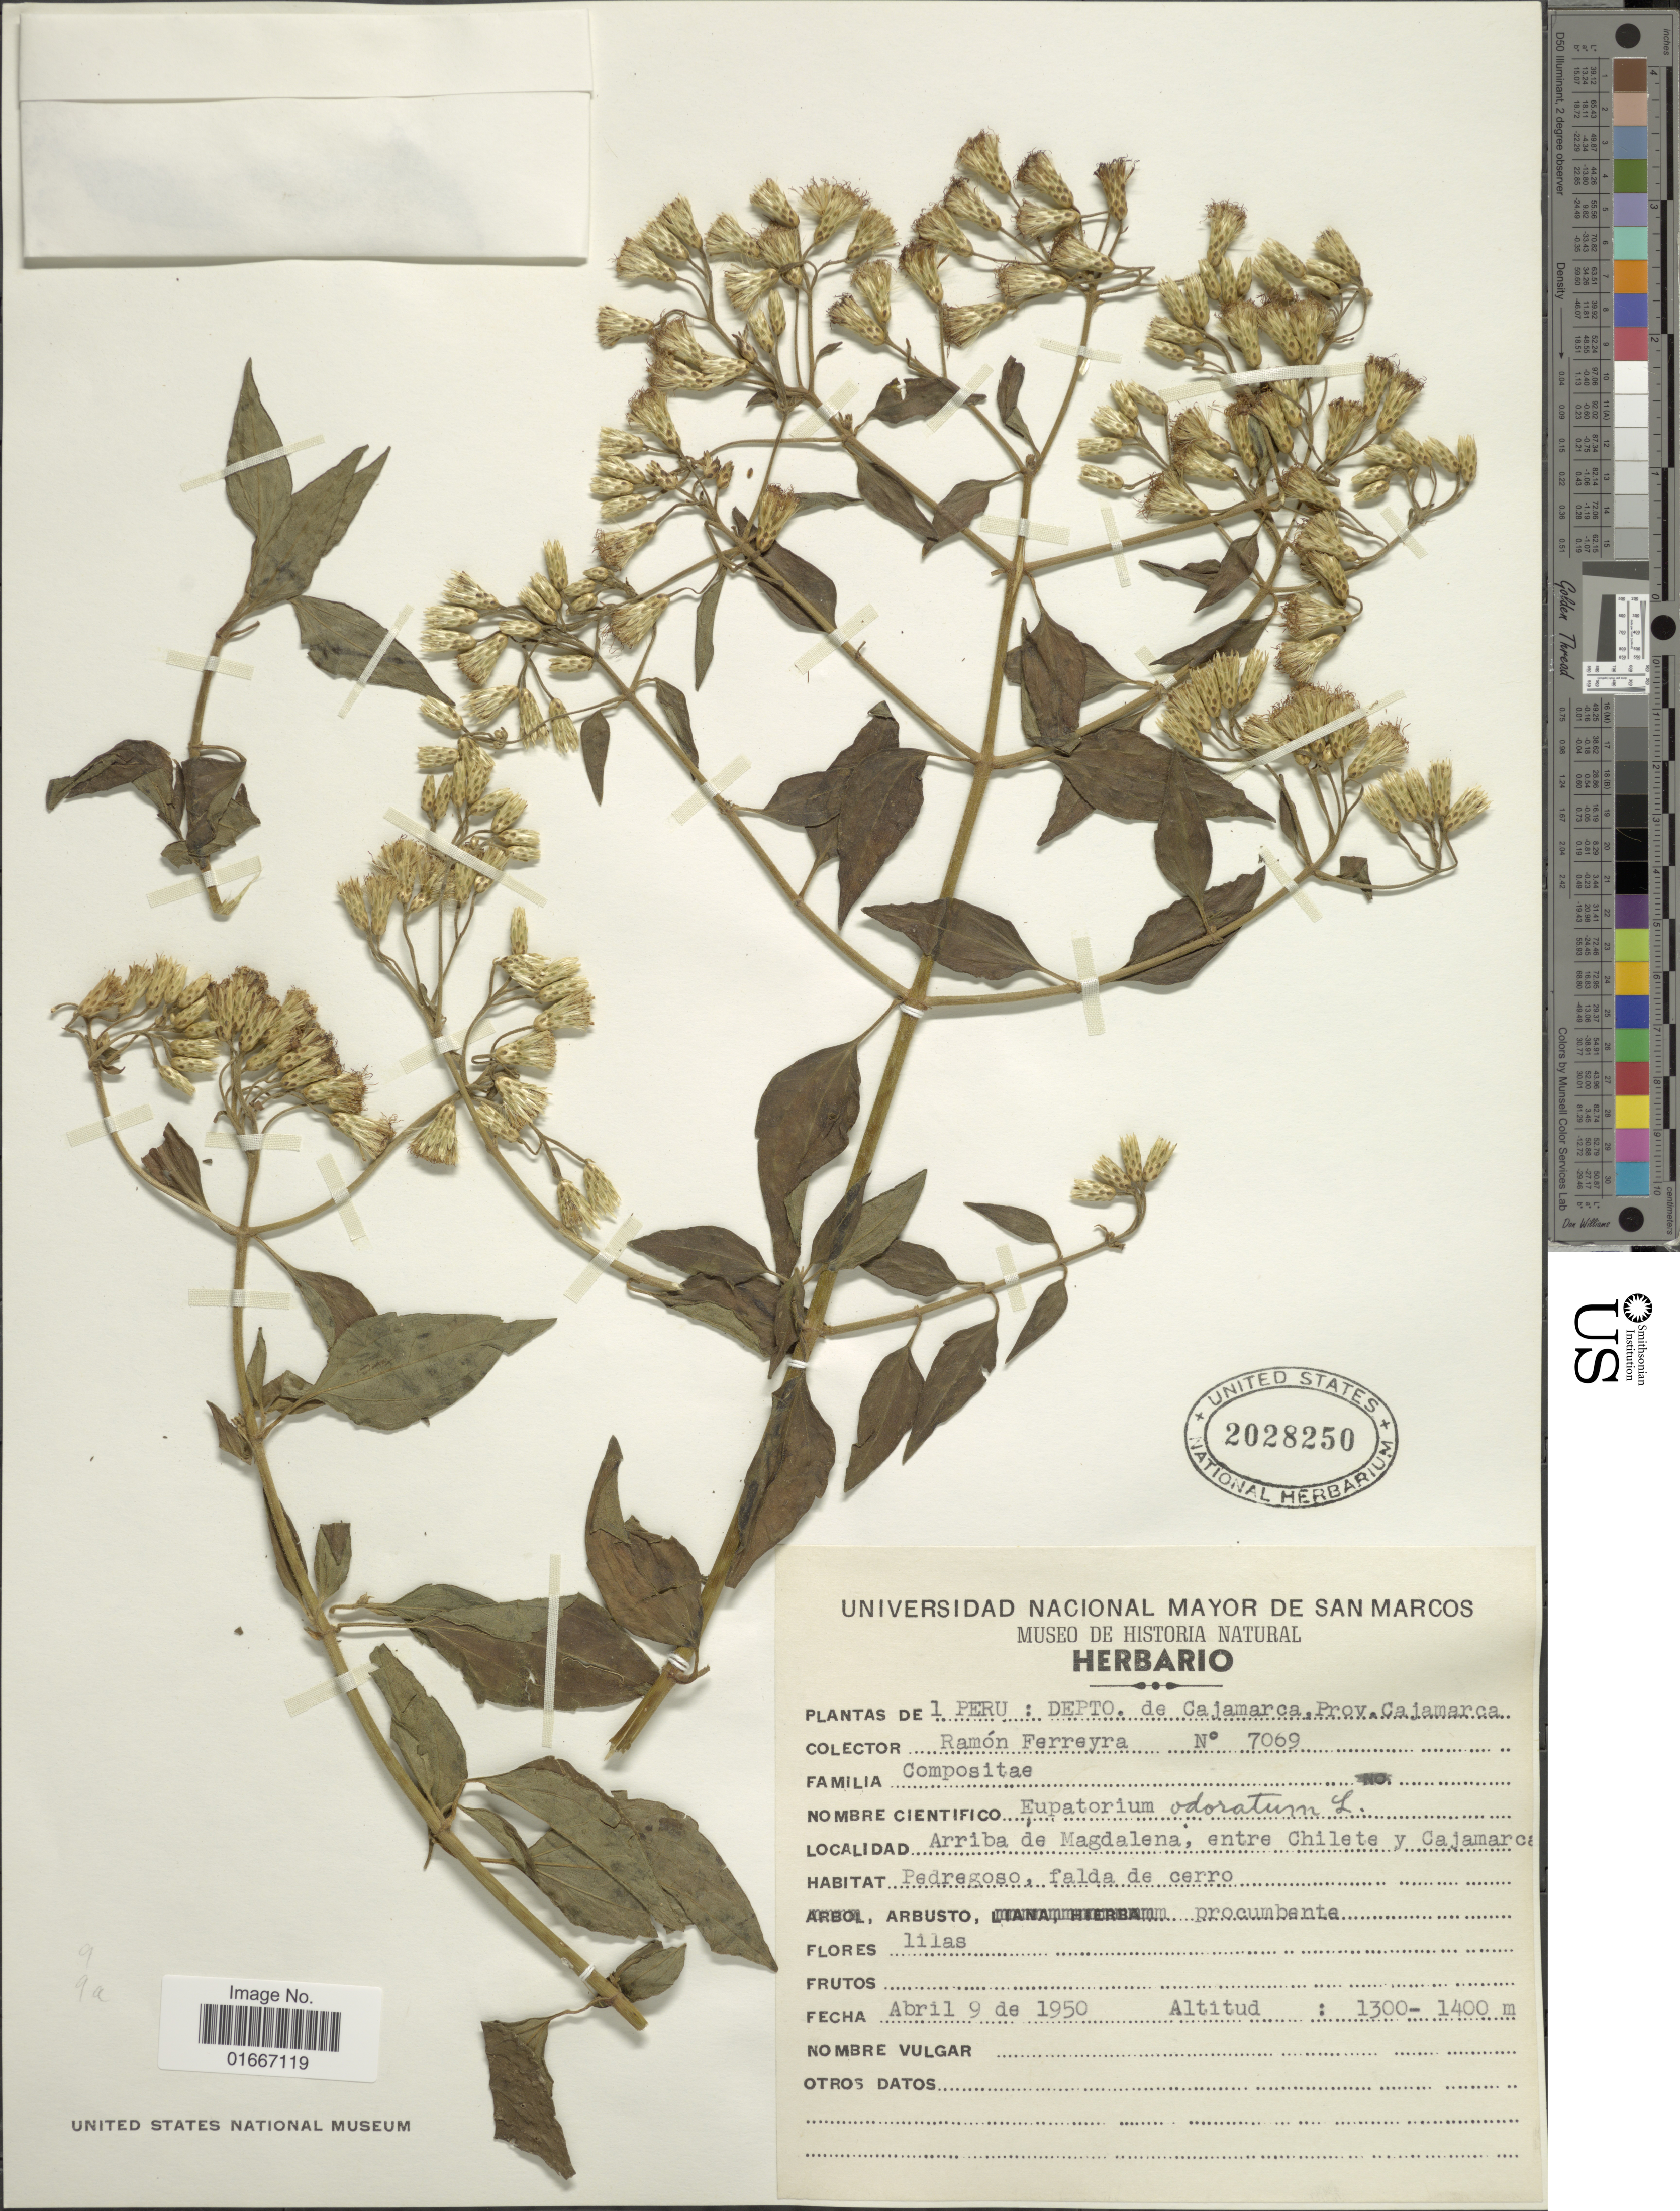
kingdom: Plantae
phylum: Tracheophyta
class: Magnoliopsida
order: Asterales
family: Asteraceae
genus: Chromolaena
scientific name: Chromolaena odorata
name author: (L.) R.M. King & H. Rob.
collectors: R. A. Ferreyra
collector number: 7069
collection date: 1950-04-09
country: Peru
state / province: Cajamarca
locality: Peru: Depto. de Cajamarca, Prov. Cajamarca. Arriba de Magdalena, entre Chilete y Cajamarca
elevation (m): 1300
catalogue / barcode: US 2028250